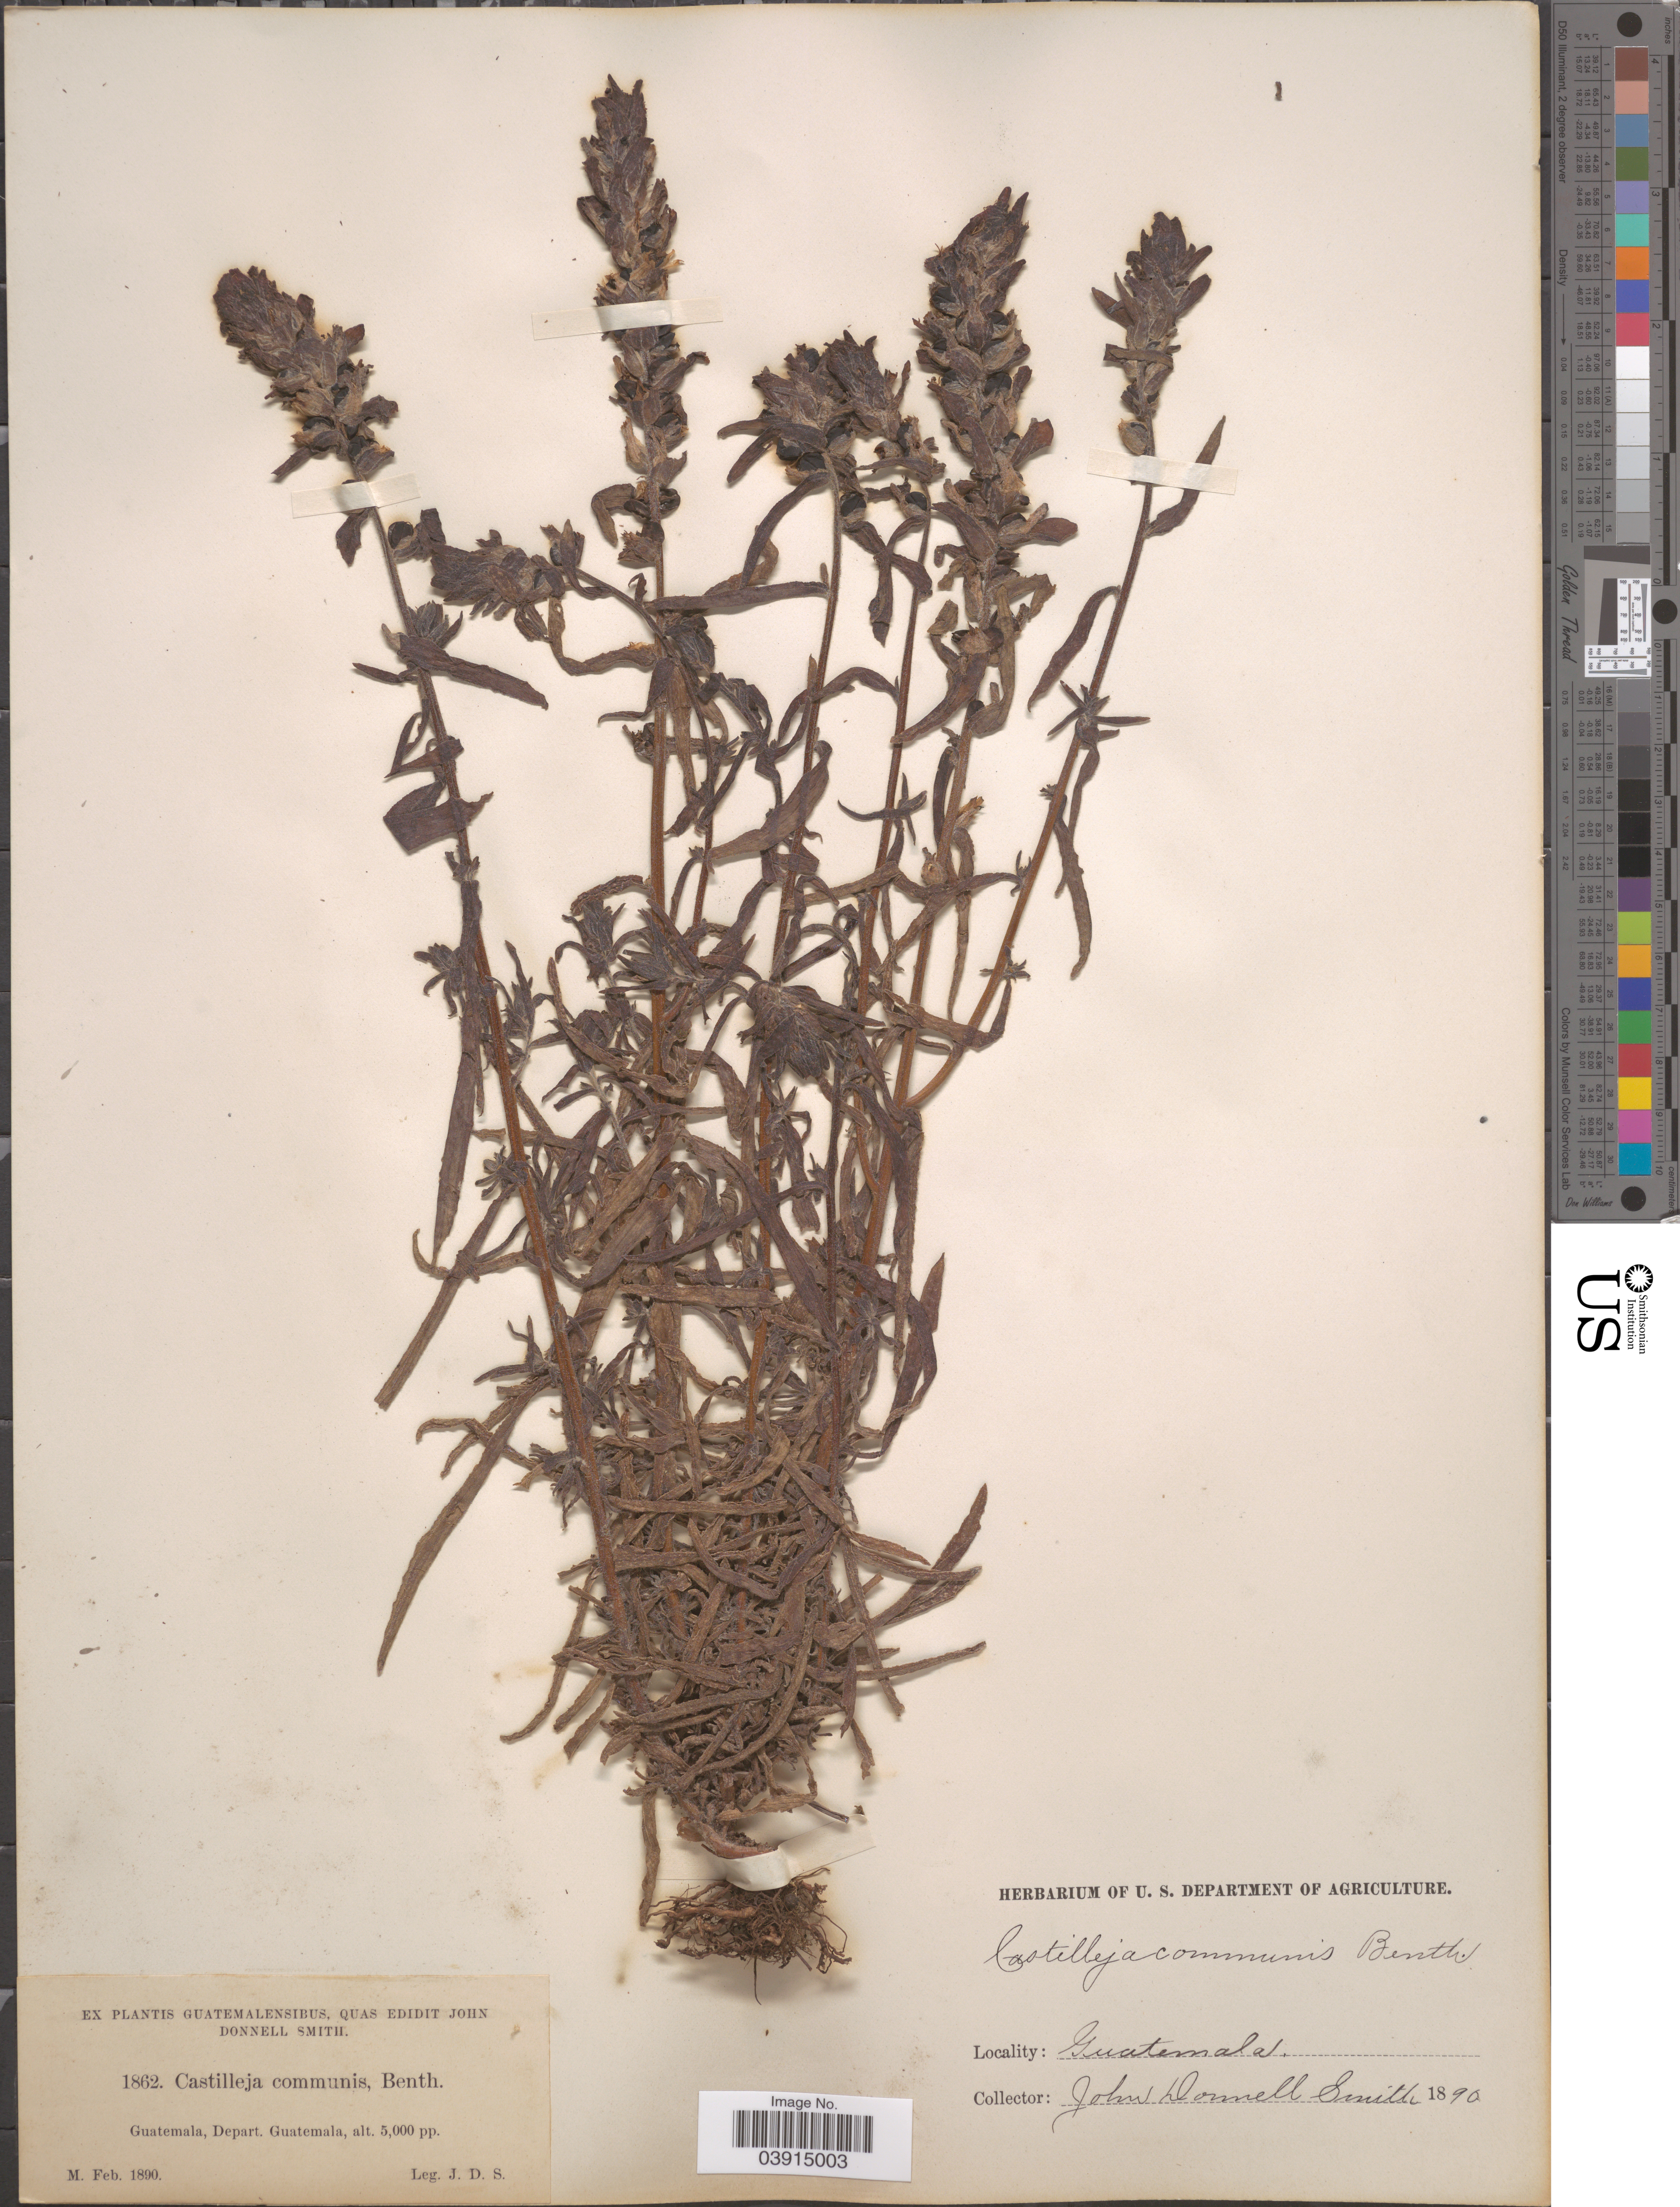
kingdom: Plantae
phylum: Tracheophyta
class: Magnoliopsida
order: Lamiales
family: Orobanchaceae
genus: Castilleja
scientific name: Castilleja arvensis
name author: Schltdl. & Cham.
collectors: J. Donnell Smith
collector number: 1862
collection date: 1890-02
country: Guatemala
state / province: Guatemala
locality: Guatemala, Depart. Guatemala.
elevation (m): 1524